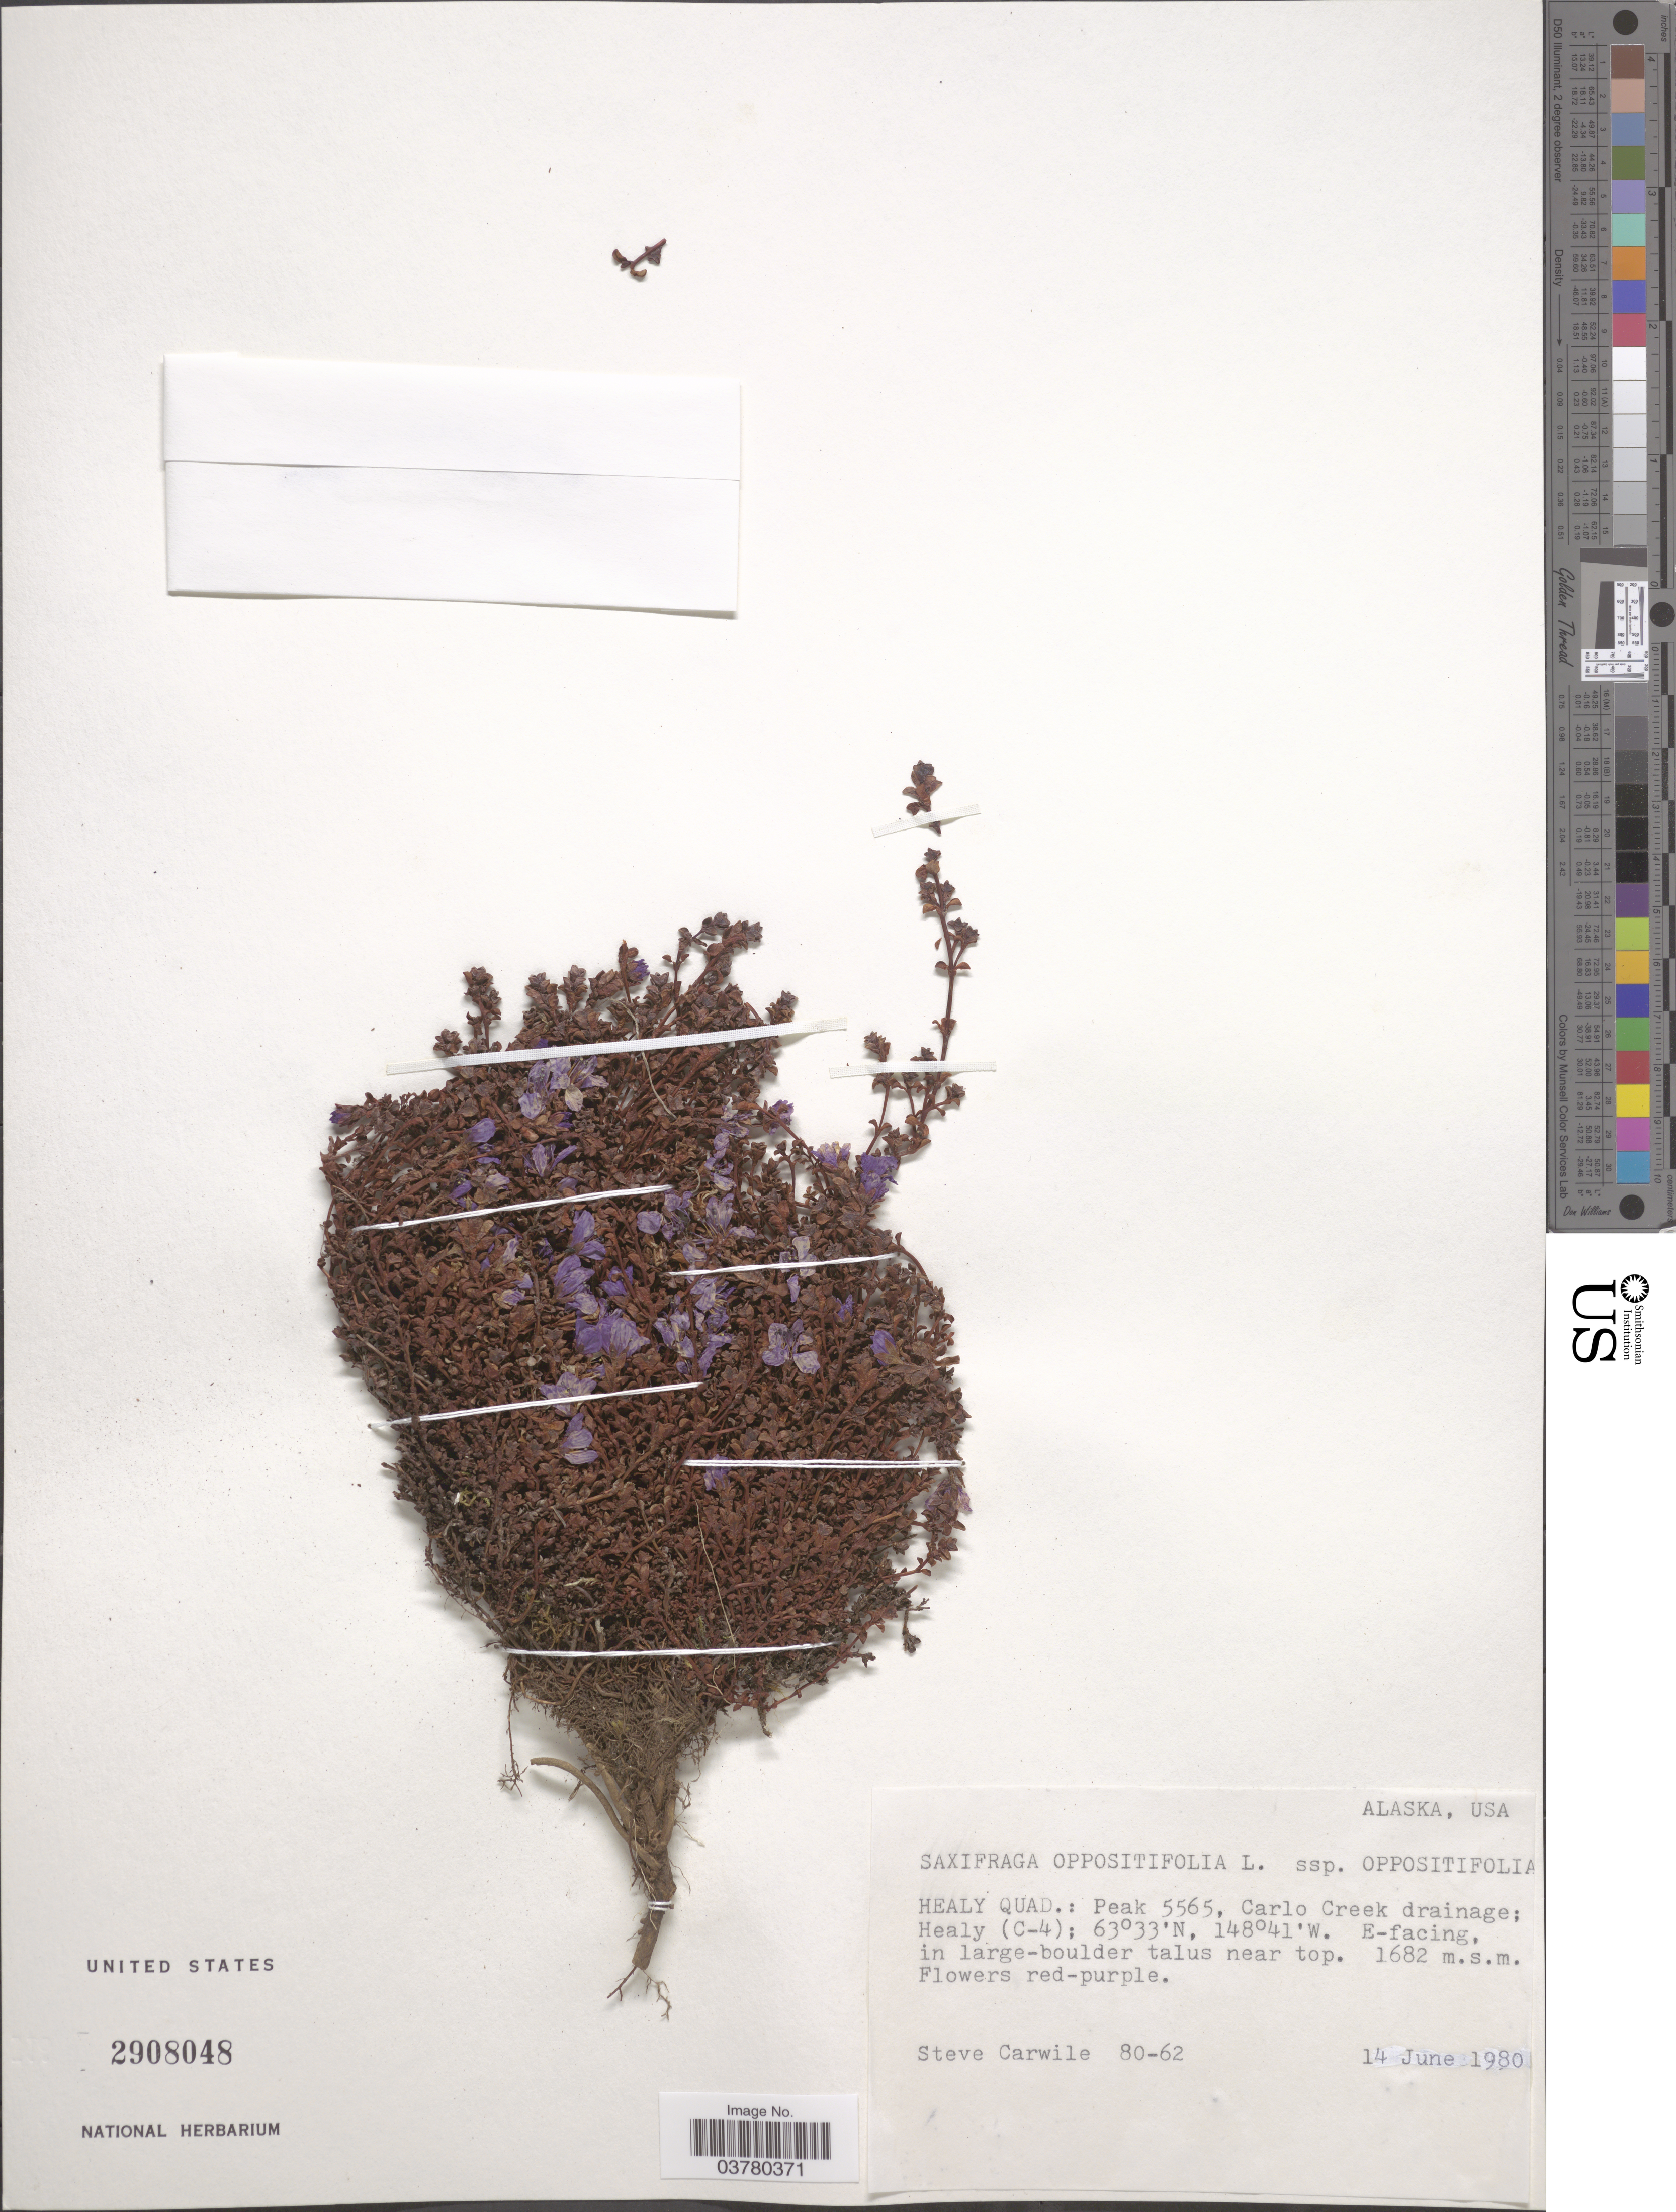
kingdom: Plantae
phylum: Tracheophyta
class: Magnoliopsida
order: Saxifragales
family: Saxifragaceae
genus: Saxifraga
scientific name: Saxifraga oppositifolia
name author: L.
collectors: S. Carwile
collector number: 80-62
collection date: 1980-06-14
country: United States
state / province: Alaska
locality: Healy Quad.: Peak 5565, Carlo Creek drainage; Healy (C-4). E-facing.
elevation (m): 1682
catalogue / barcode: US 2908048